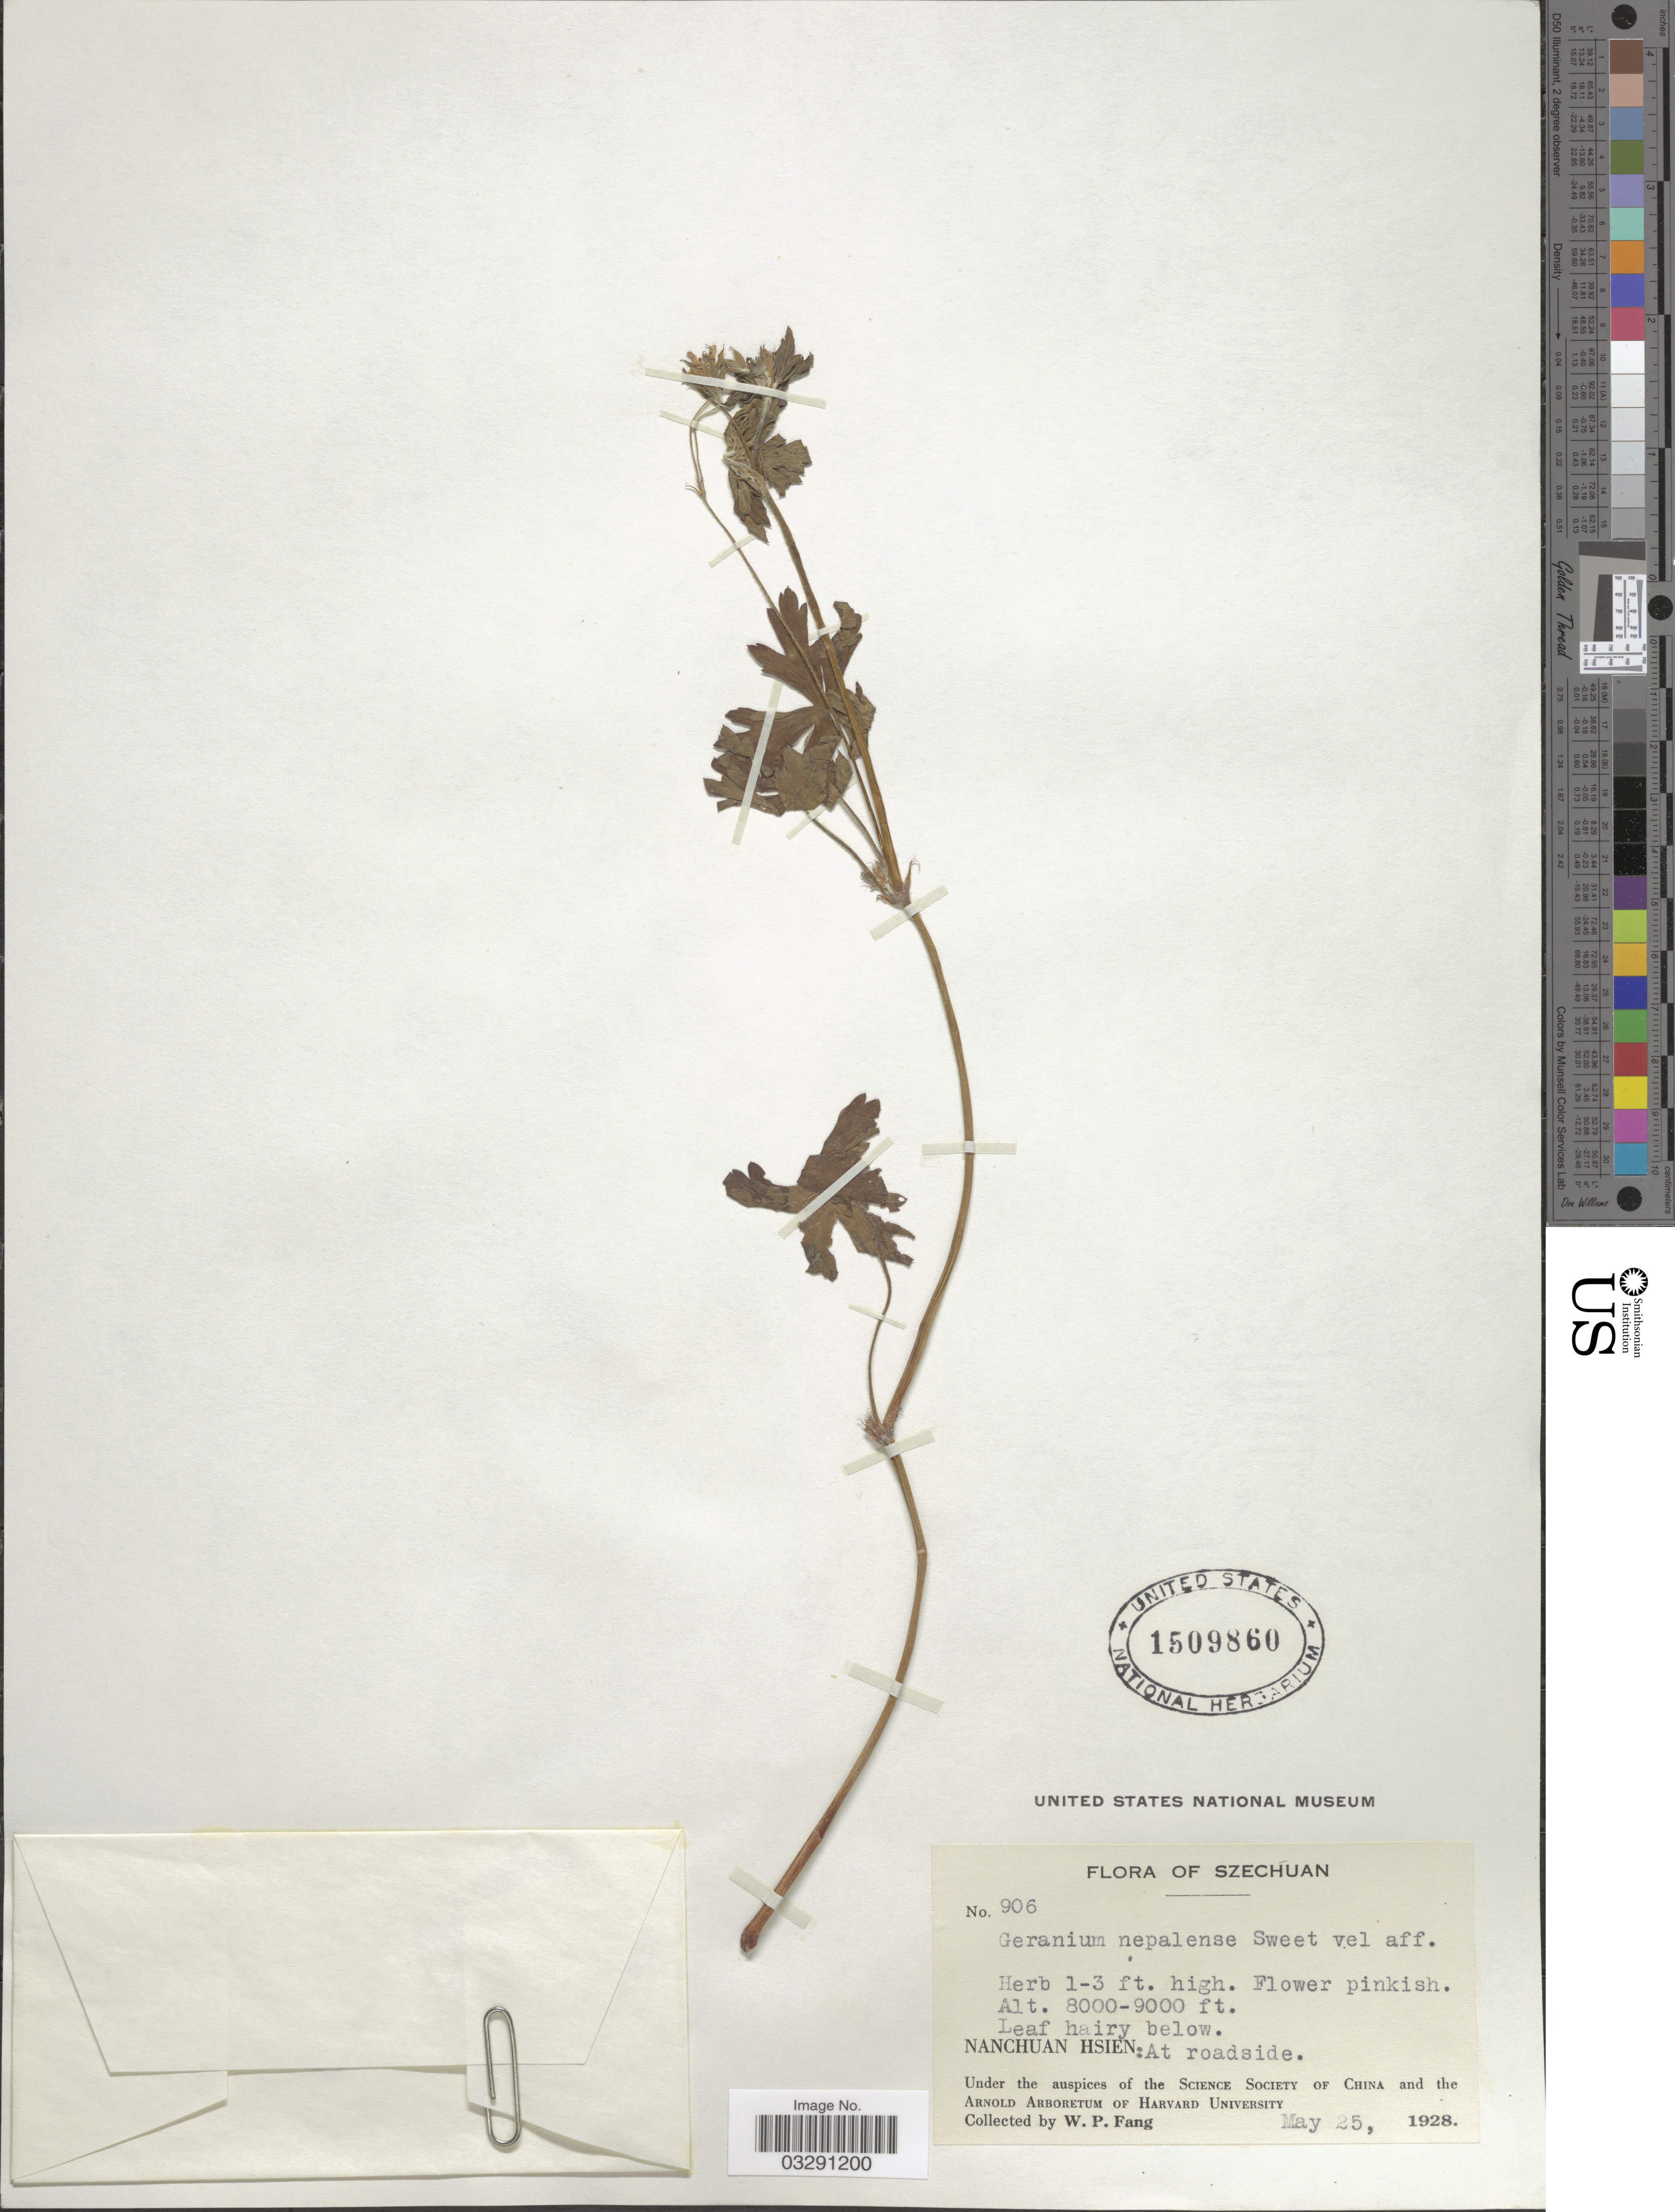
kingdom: Plantae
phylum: Tracheophyta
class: Magnoliopsida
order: Geraniales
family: Geraniaceae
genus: Geranium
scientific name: Geranium nepalense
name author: Sweet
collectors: W. P. Fang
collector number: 906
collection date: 1928-05-25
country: China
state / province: Sichuan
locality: Szechuan, Nanchuan Hsien: At roadside.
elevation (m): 2438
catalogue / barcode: US 1509860